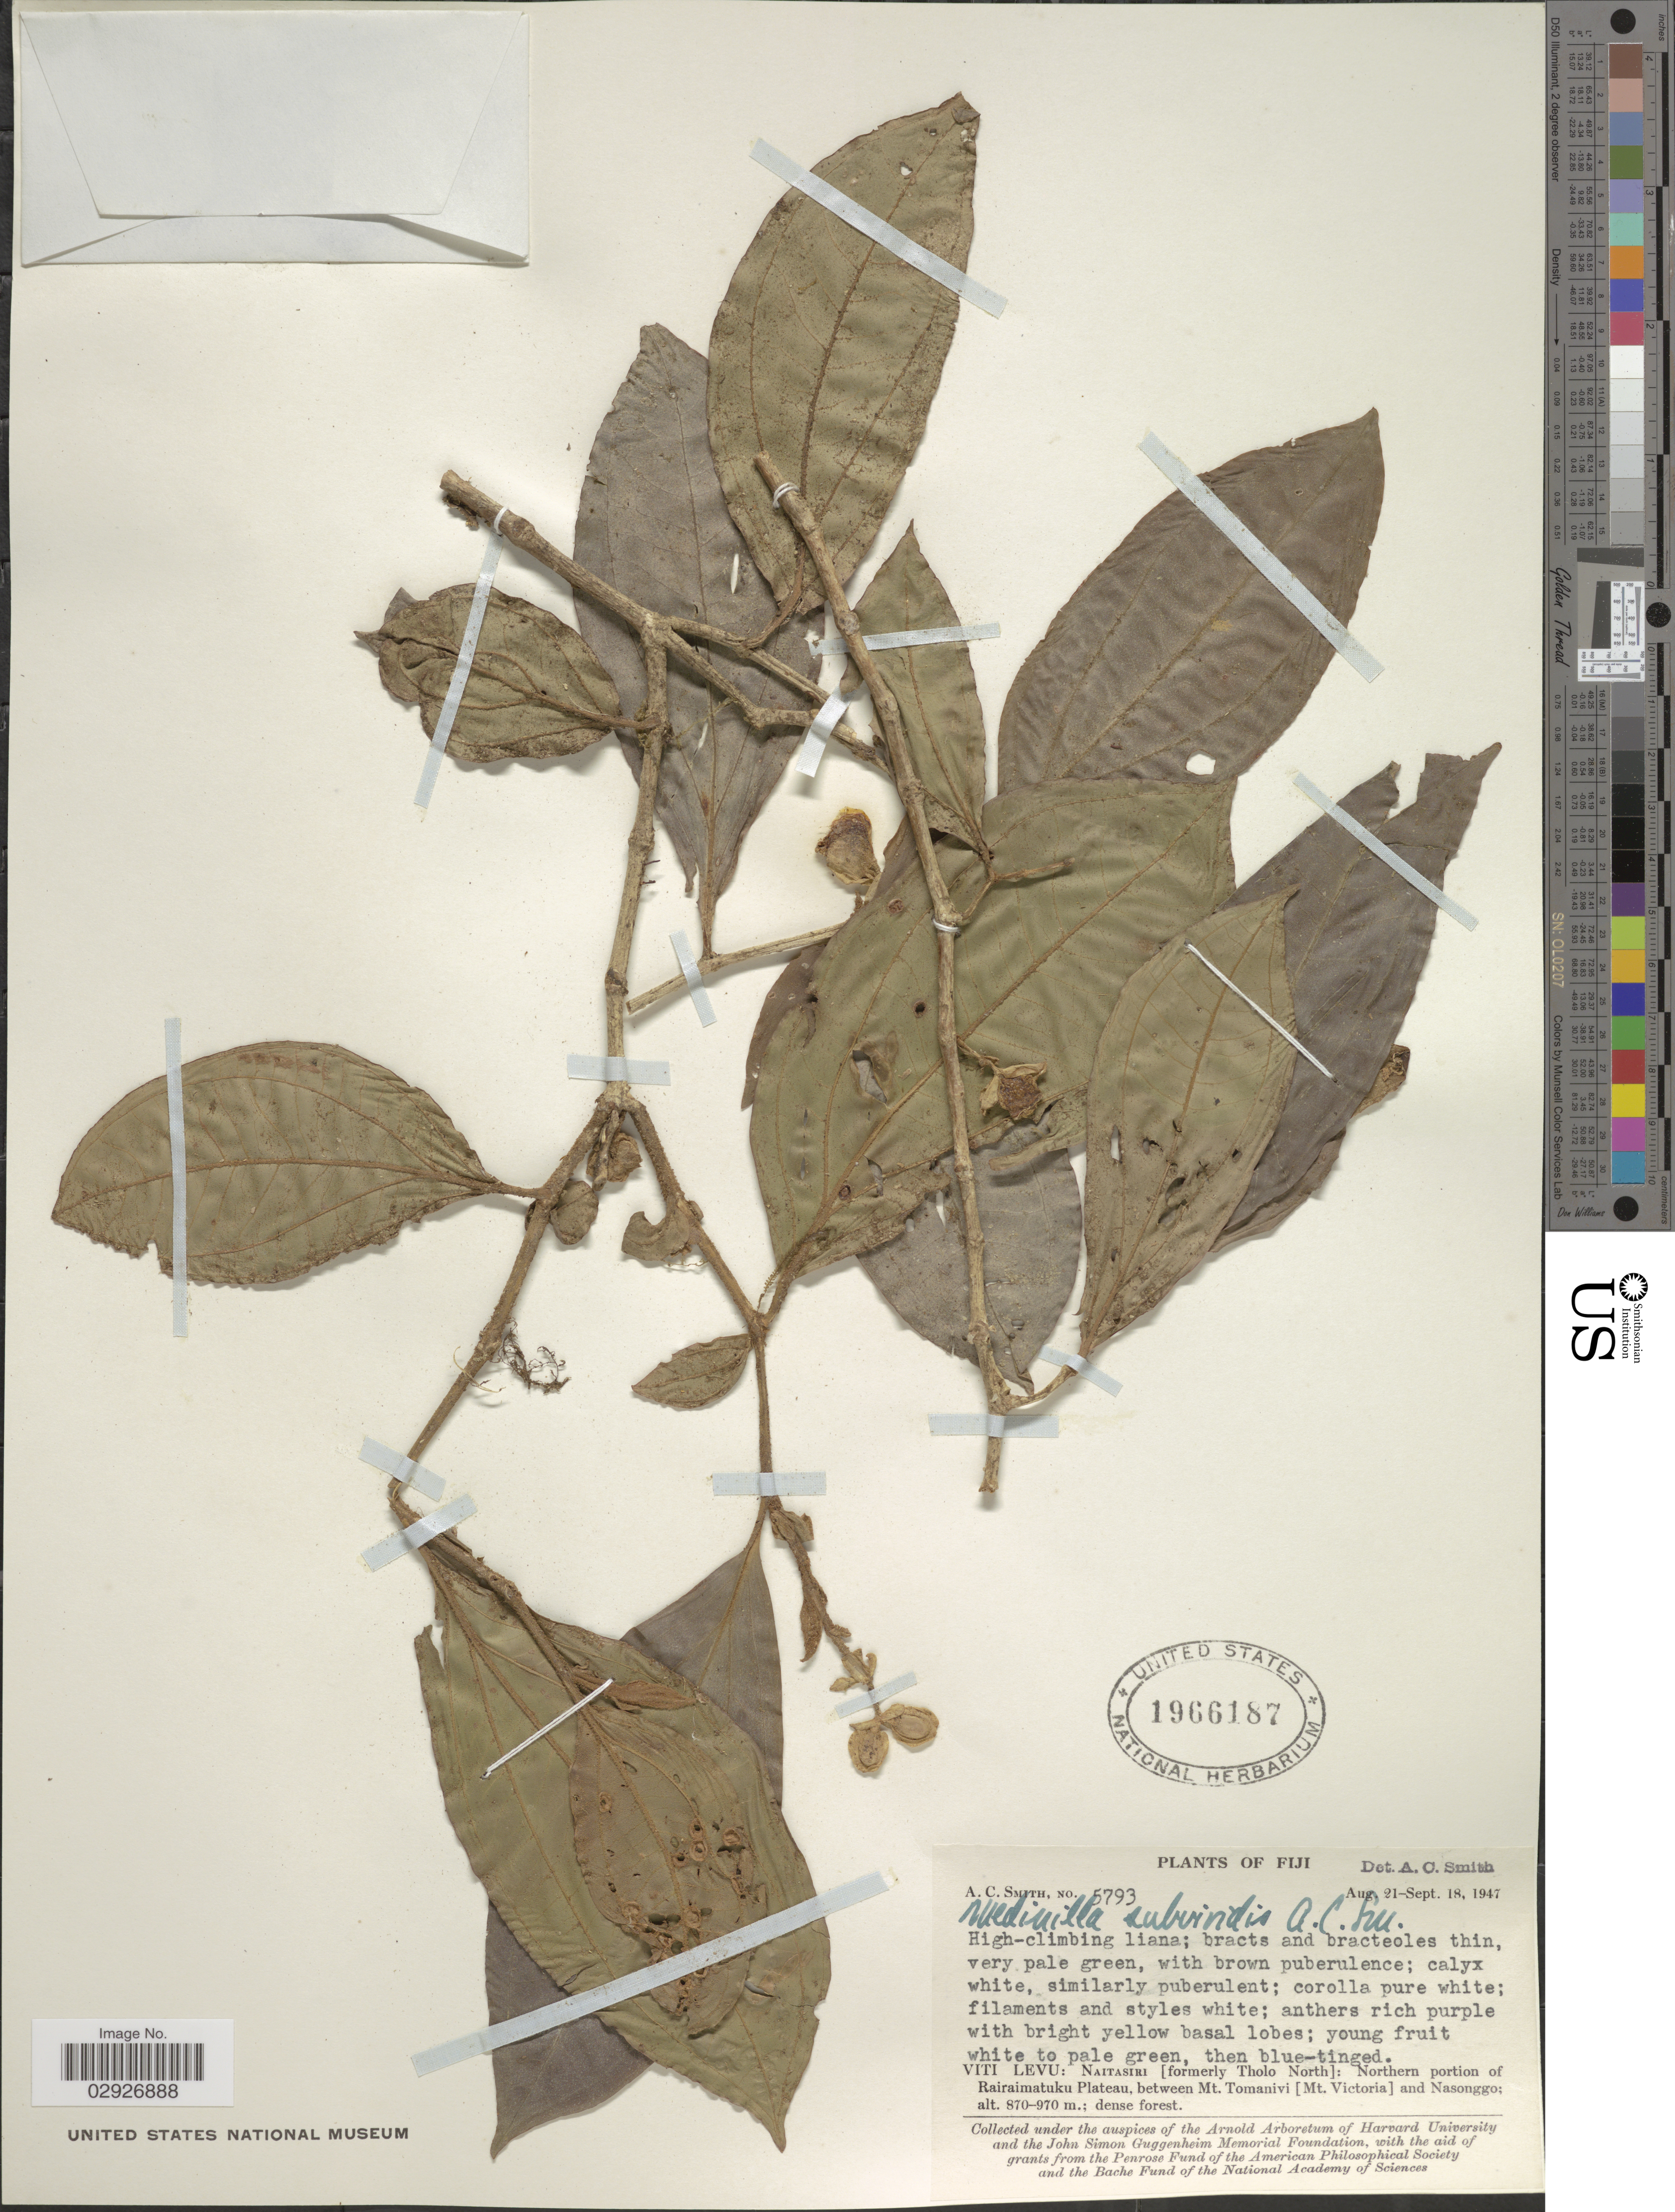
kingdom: Plantae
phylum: Tracheophyta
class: Magnoliopsida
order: Myrtales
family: Melastomataceae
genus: Medinilla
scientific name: Medinilla subviridis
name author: A.C. Sm.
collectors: A. C. Smith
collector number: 5793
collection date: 1947-08-21/1947-09-18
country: Fiji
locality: Viti Levu: Naitasiri [formerly Tholo North]: Northern portion of Rairaimatuku Plateau, between Mt. Tomanivi [Mt. Victoria] and Nasonggo.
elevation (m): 870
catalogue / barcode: US 1966187